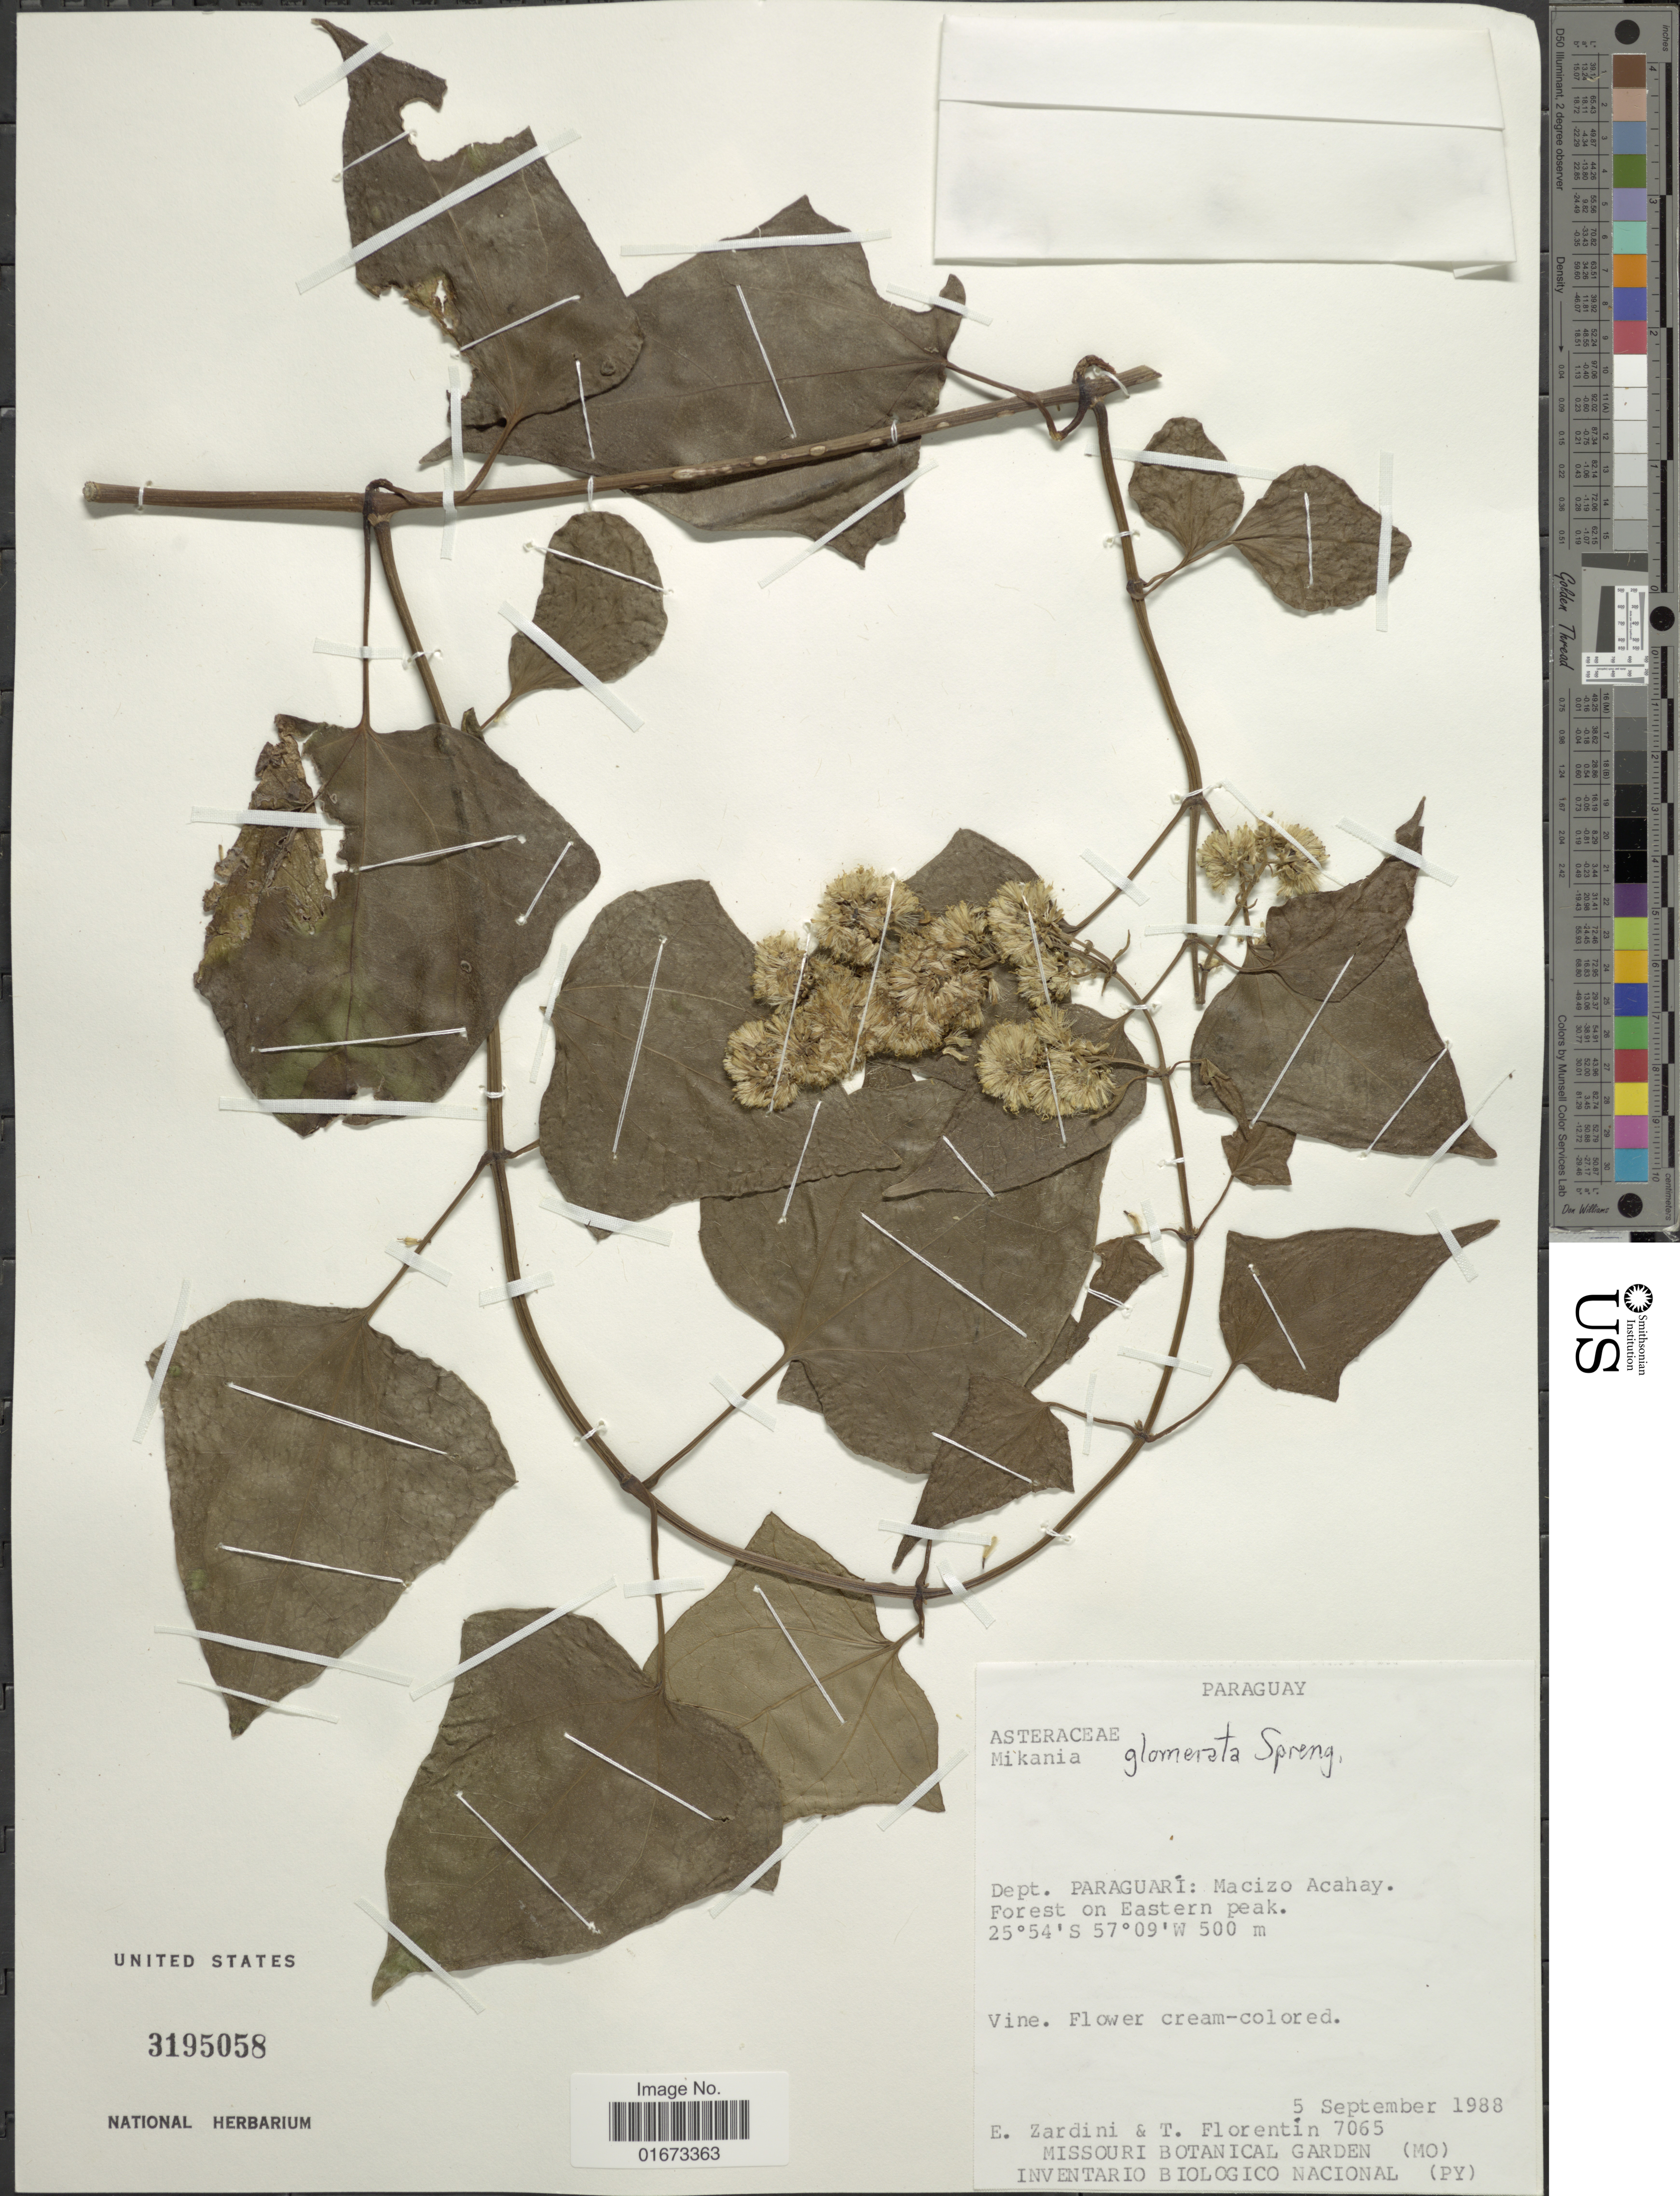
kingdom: Plantae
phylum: Tracheophyta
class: Magnoliopsida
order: Asterales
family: Asteraceae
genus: Mikania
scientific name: Mikania glomerata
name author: Spreng.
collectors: E. M. Zardini & T. Florentin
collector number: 7056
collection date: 1988-09-05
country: Paraguay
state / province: Paraguari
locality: Dept. Paraguarí: Macizo Acahay. Forest on Eastern peak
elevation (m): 500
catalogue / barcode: US 3195058